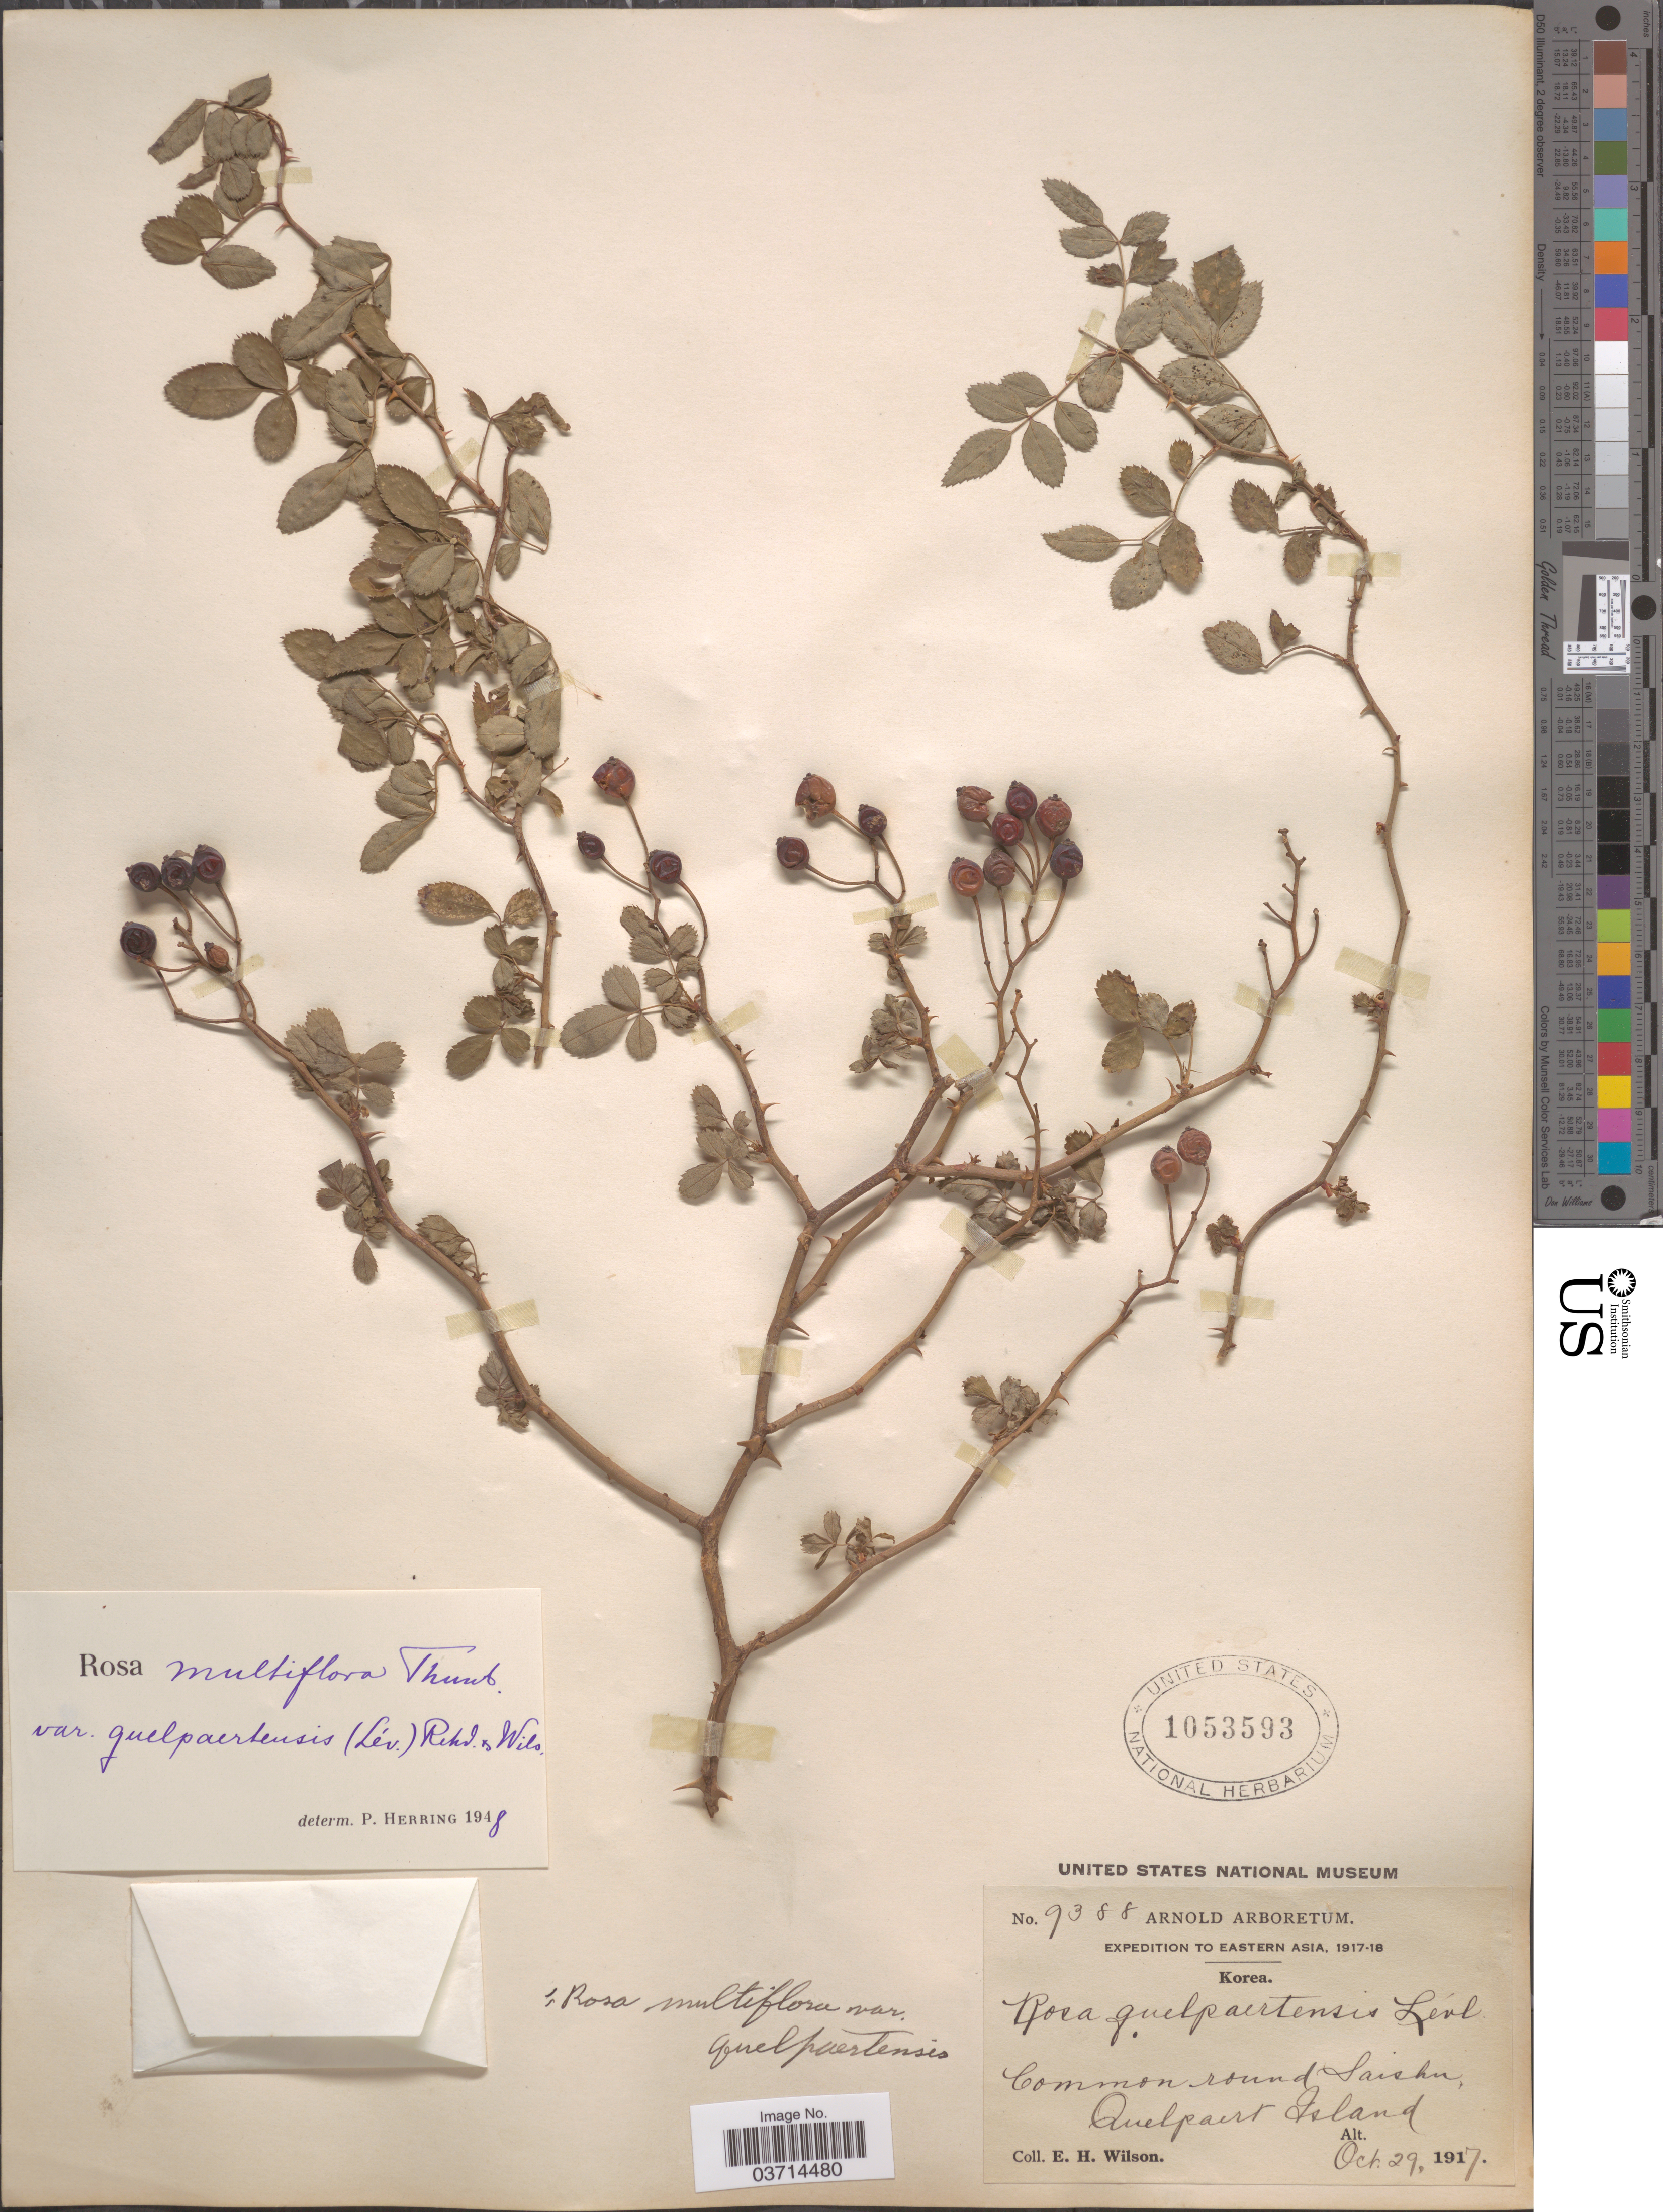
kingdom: Plantae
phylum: Tracheophyta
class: Magnoliopsida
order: Rosales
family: Rosaceae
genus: Rosa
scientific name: Rosa multiflora var. legitima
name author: Regel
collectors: E. Wilson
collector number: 9388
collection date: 1917-10-29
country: South Korea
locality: Eastern Asia. Korea. Common round Saishu, Quelpaert Island.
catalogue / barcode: US 1053593